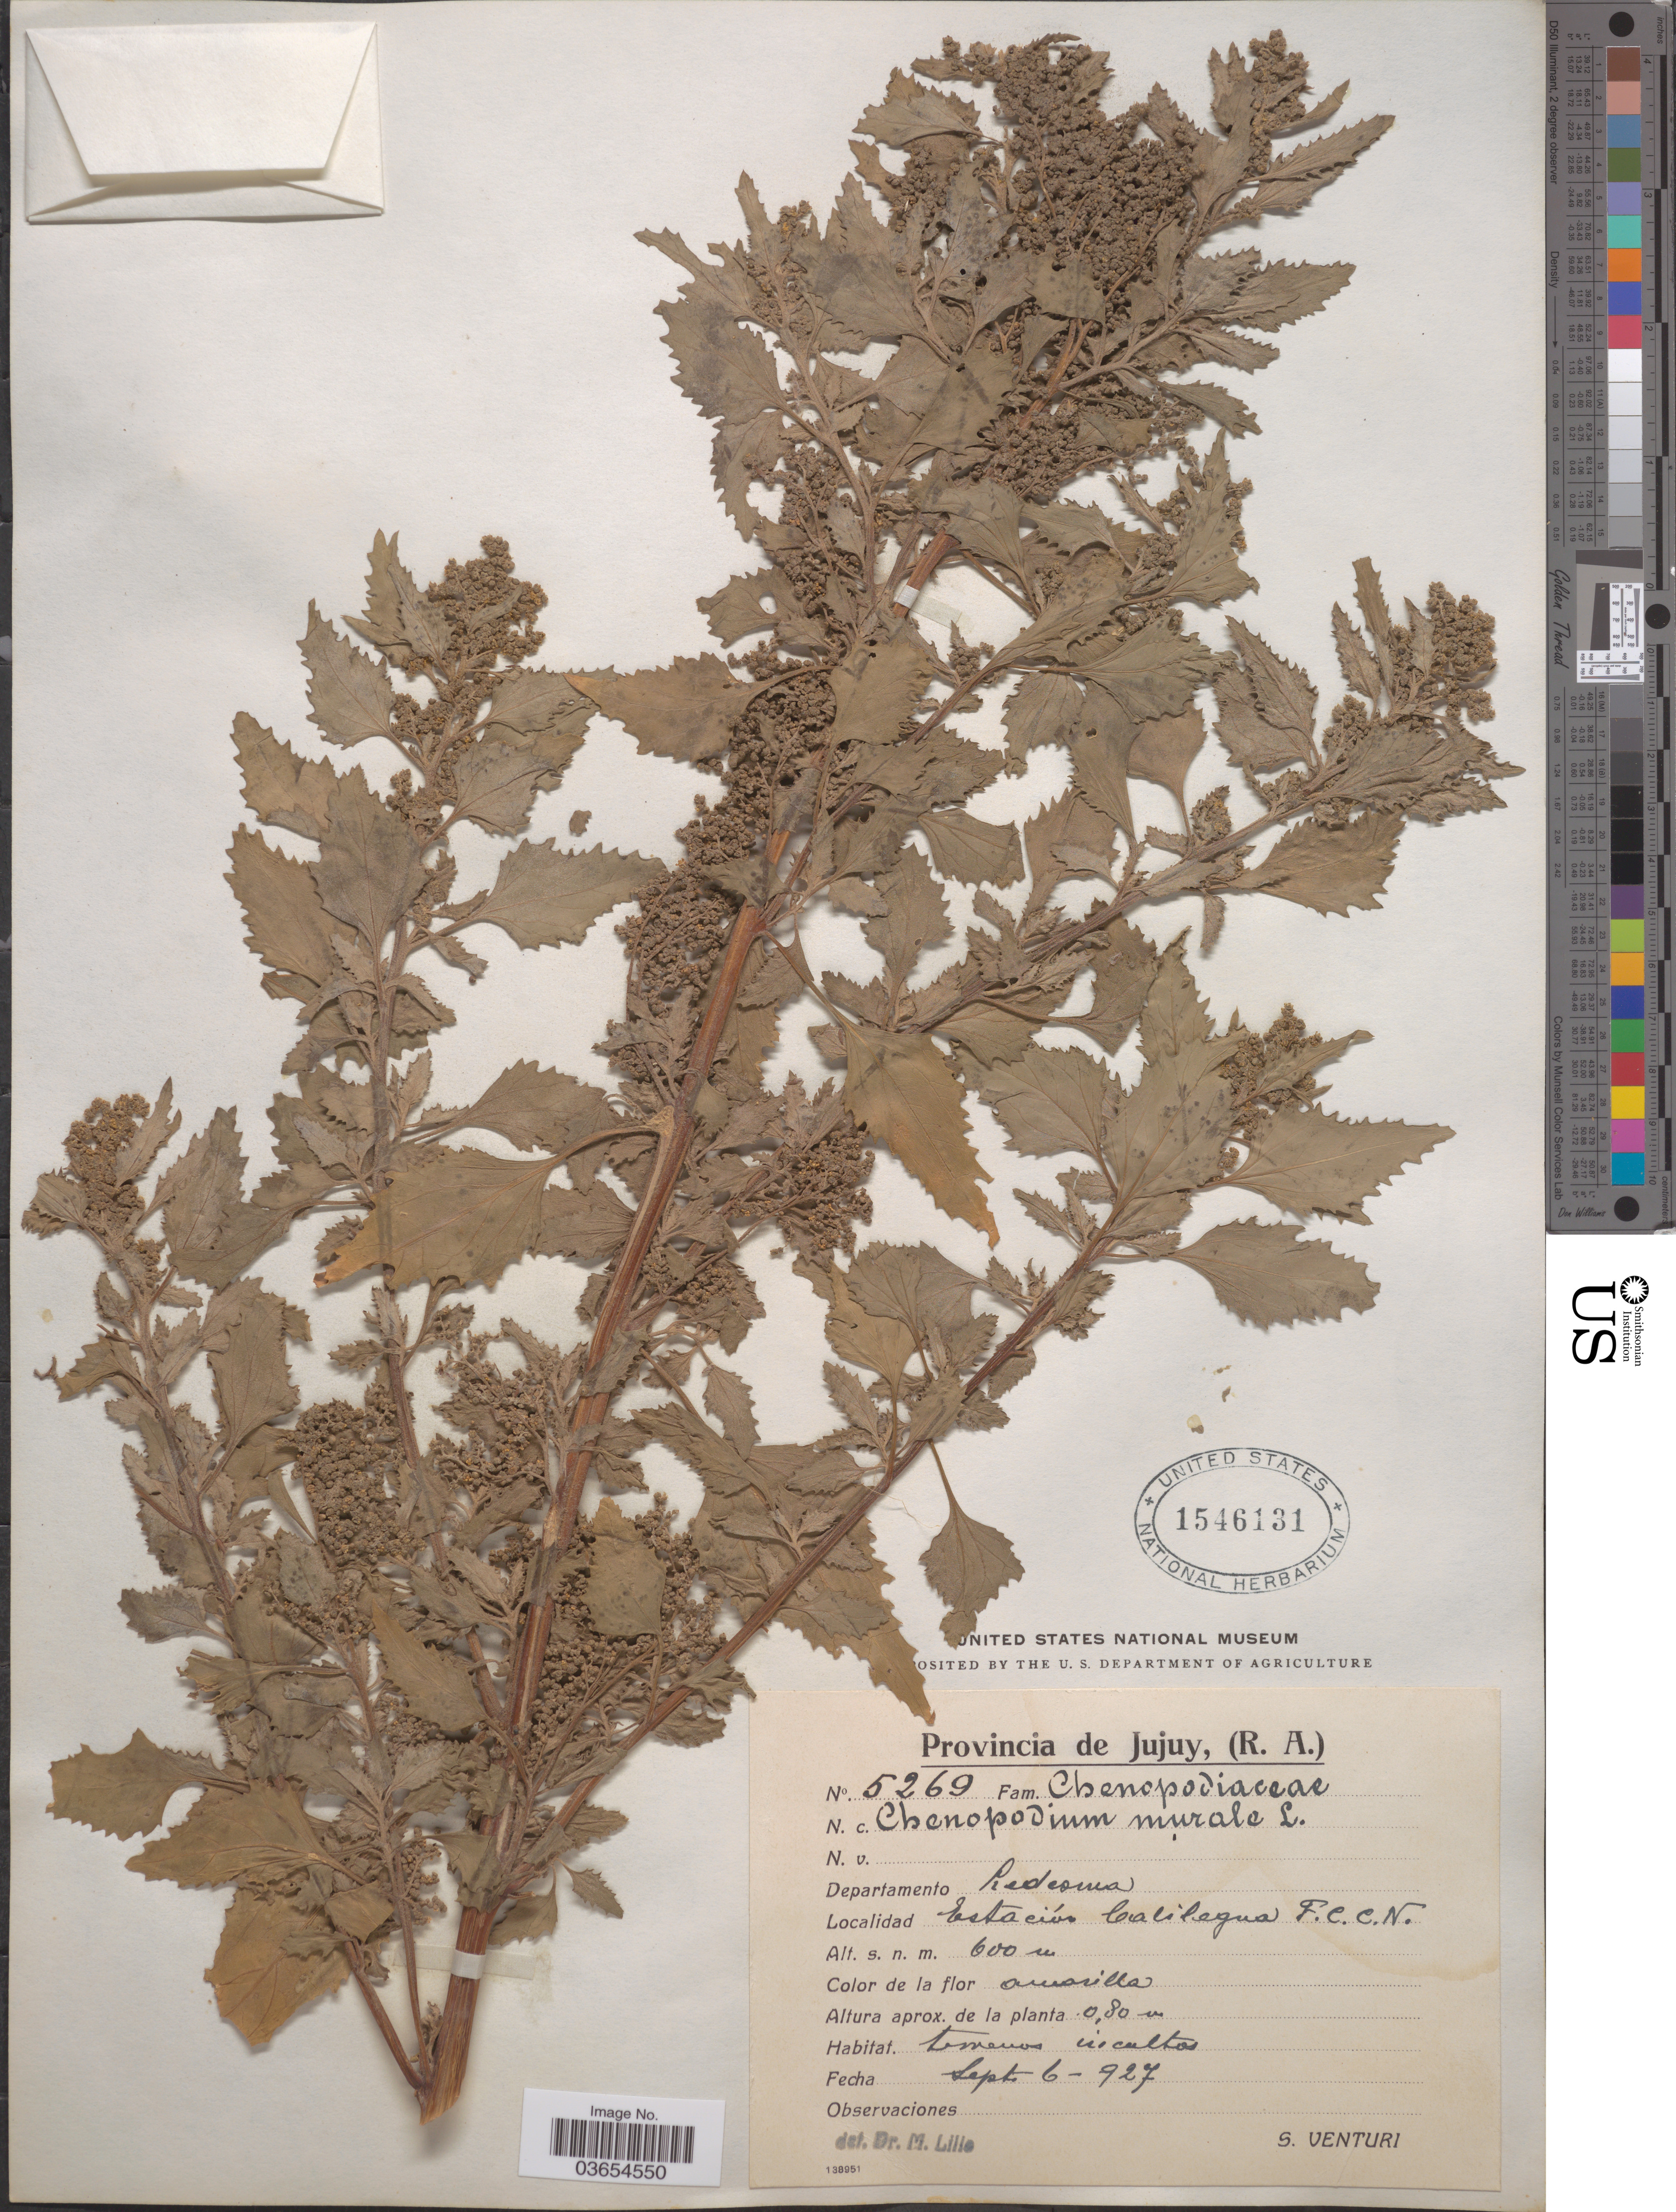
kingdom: Plantae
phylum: Tracheophyta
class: Magnoliopsida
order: Caryophyllales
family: Amaranthaceae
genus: Chenopodium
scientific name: Chenopodium murale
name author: L.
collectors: S. Venturi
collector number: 5269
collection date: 1927-09-06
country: Argentina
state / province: Jujuy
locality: Departamento Ledesma. Estación Calilegua F.C.C.N.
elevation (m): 600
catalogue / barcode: US 1546131